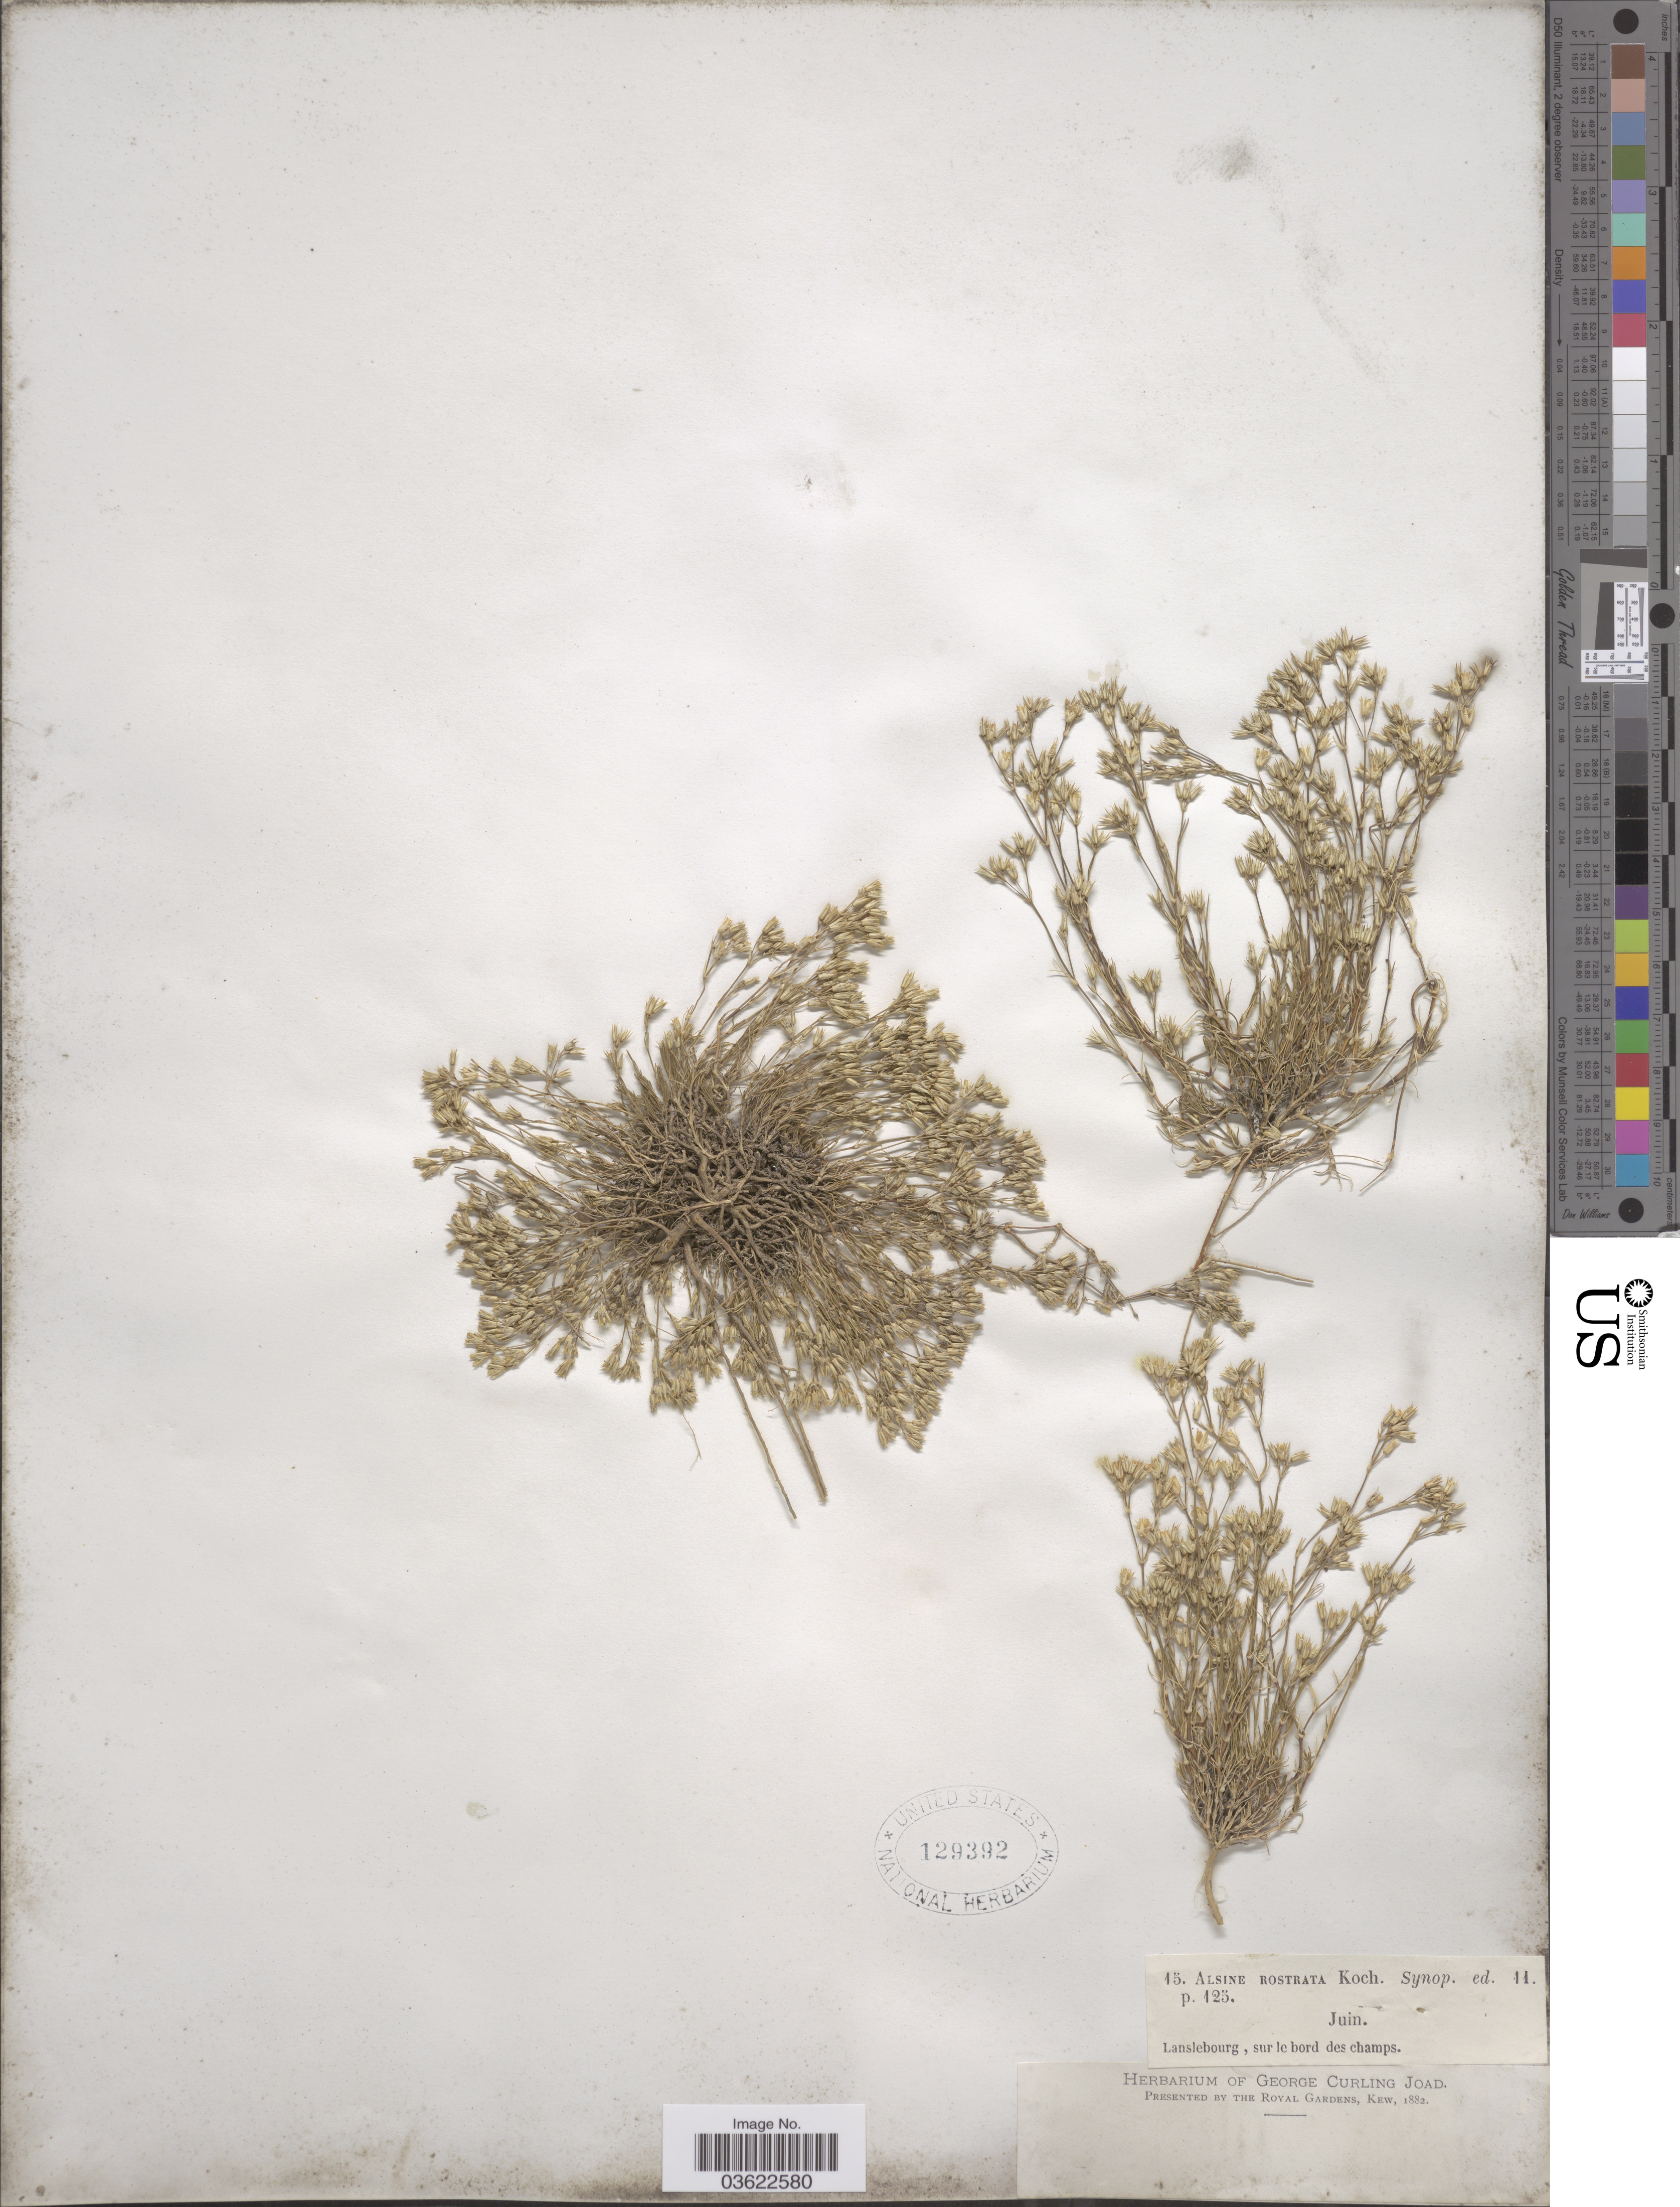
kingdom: Plantae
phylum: Tracheophyta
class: Magnoliopsida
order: Caryophyllales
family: Caryophyllaceae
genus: Arenaria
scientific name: Arenaria rostrata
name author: (Pers.) Pers. & Schleich.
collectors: ex herb. George Curling Joad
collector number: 15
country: France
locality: Lanslebourg, sur le bord des champs.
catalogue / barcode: US 129392